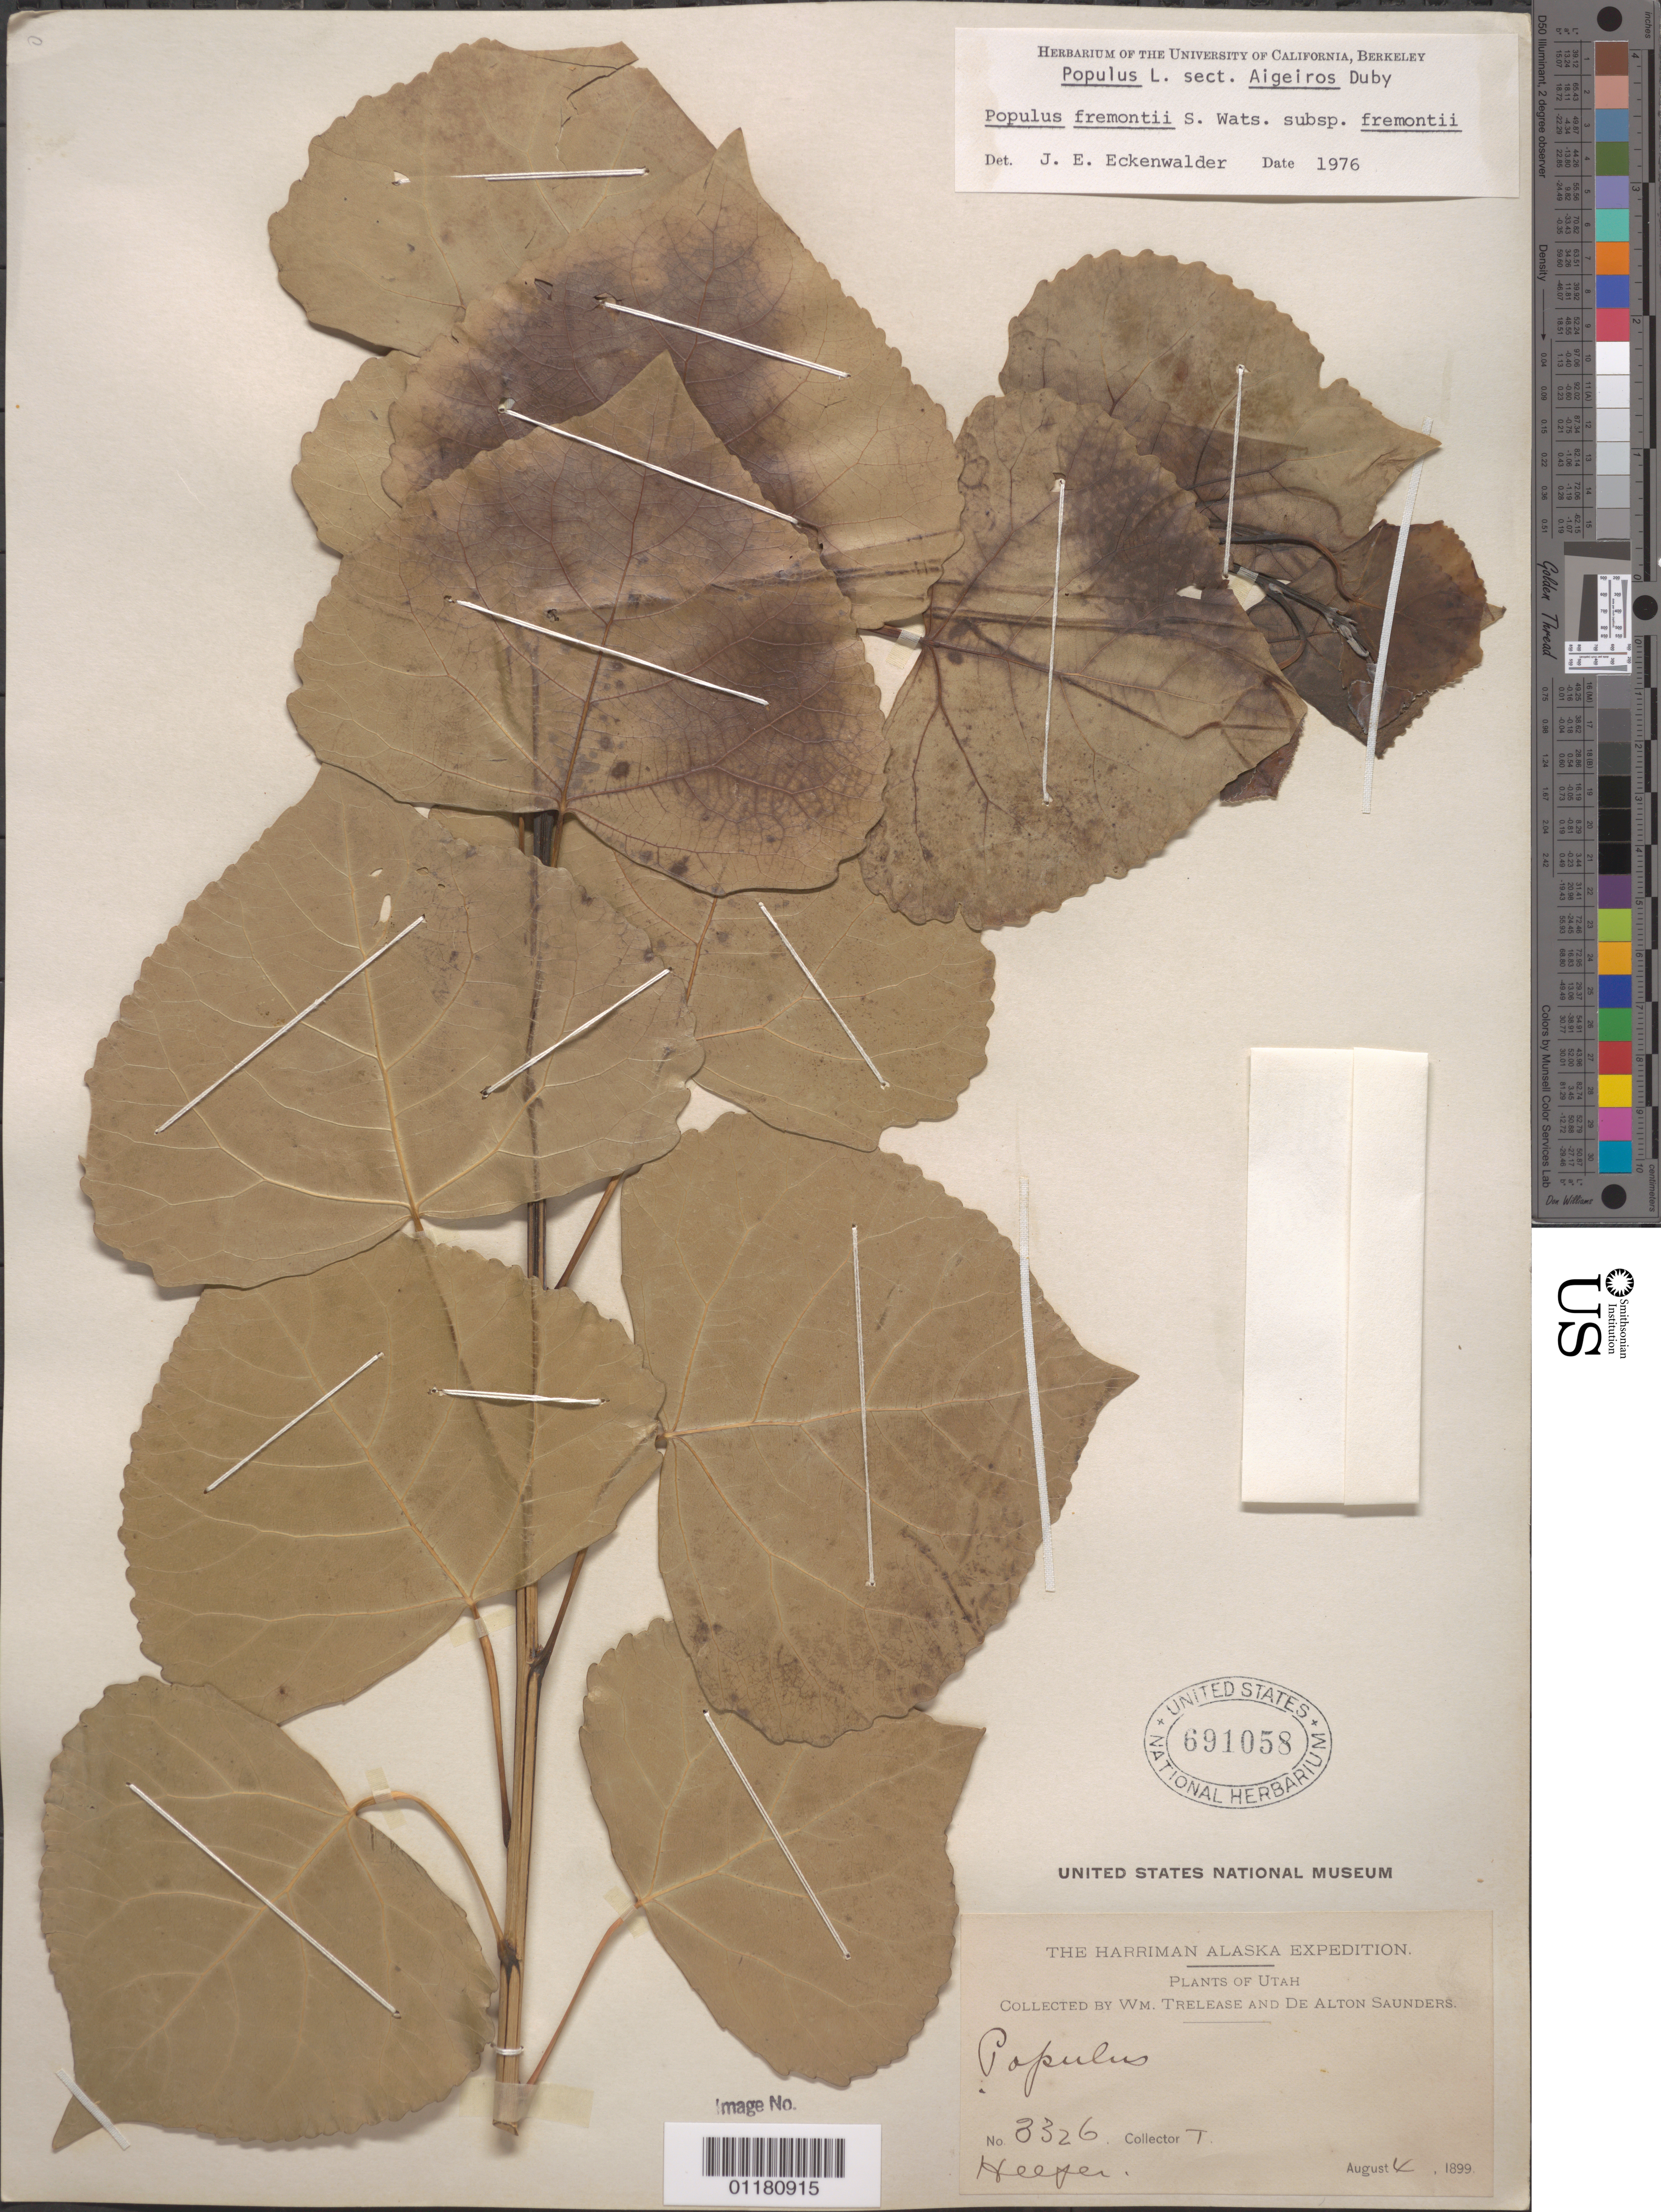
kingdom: Plantae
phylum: Tracheophyta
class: Magnoliopsida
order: Malpighiales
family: Salicaceae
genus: Populus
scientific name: Populus fremontii subsp. fremontii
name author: S. Watson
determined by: Eckenwalder, James E.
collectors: W. Trelease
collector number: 3326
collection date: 1899-08-04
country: United States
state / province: Utah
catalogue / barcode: US 691058